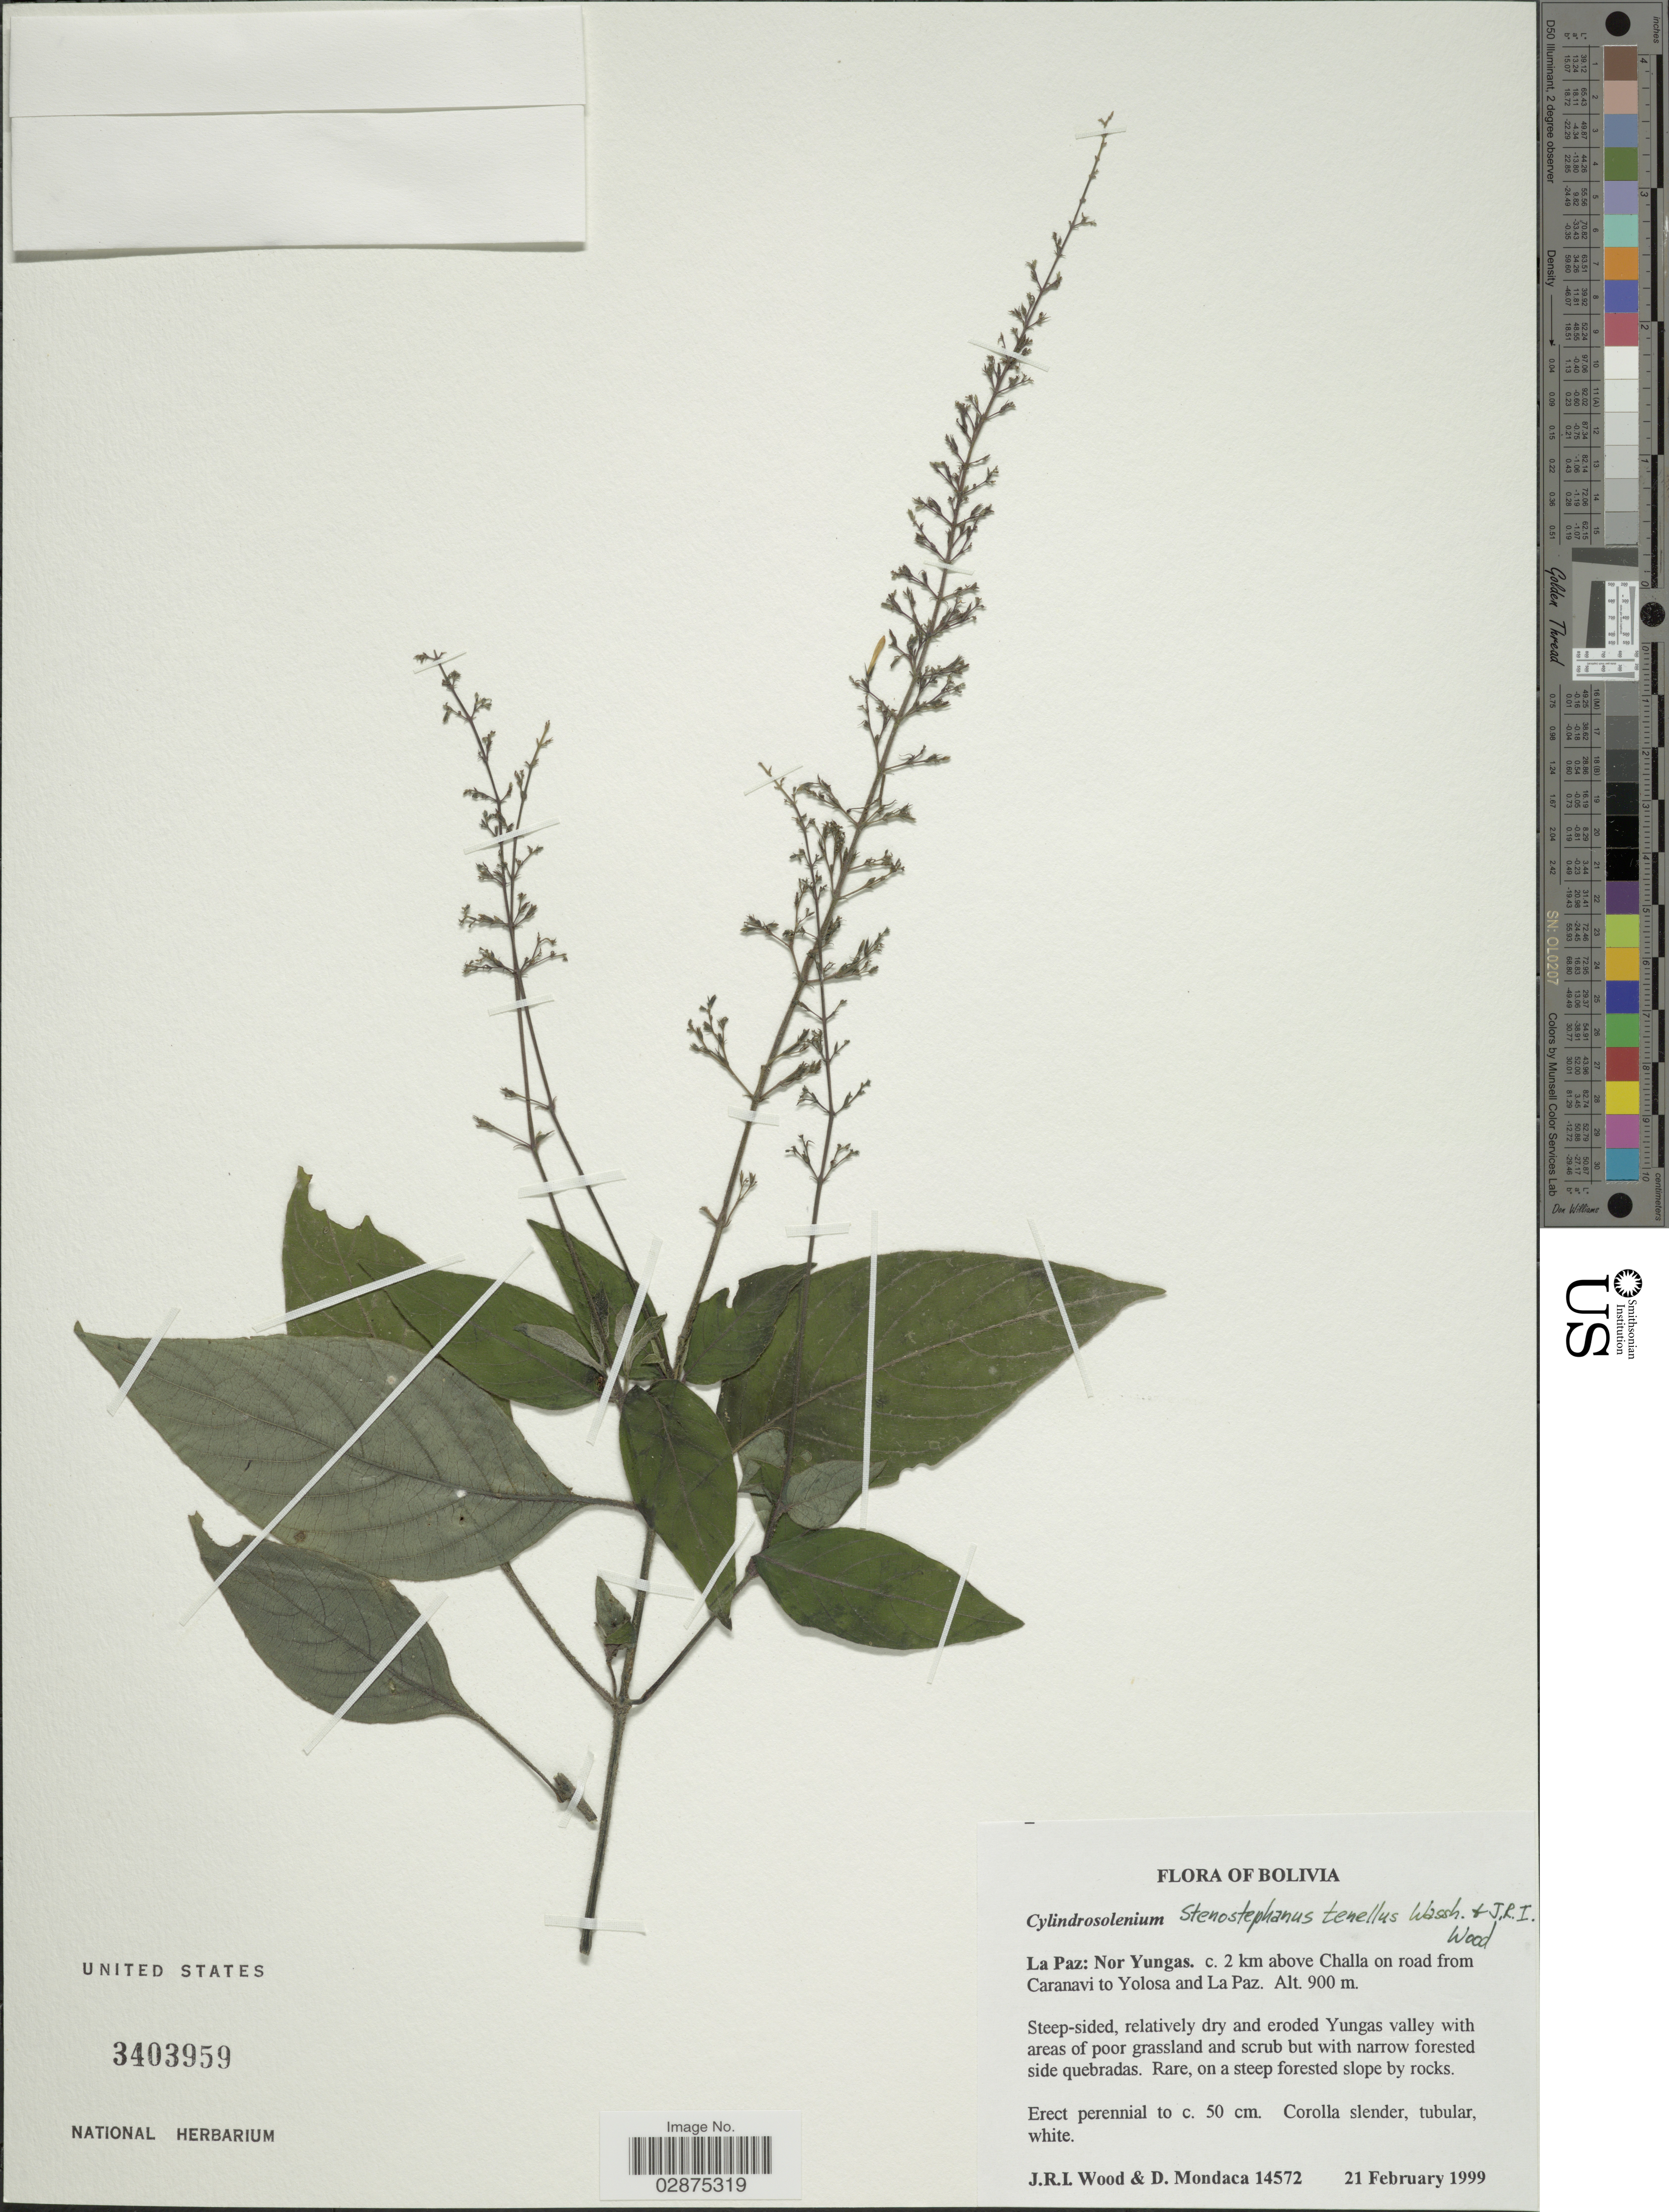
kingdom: Plantae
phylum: Tracheophyta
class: Magnoliopsida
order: Lamiales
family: Acanthaceae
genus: Stenostephanus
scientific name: Stenostephanus tenellus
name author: Wassh. & J.R.I. Wood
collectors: J. R. I. Wood & D. Mondaca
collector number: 14572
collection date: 1999-02-21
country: Bolivia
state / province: La Paz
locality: Nor Yungas. c. 2 km above Challa on road from Caranavi to Yolosa and La Paz.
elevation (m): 900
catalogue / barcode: US 3403959